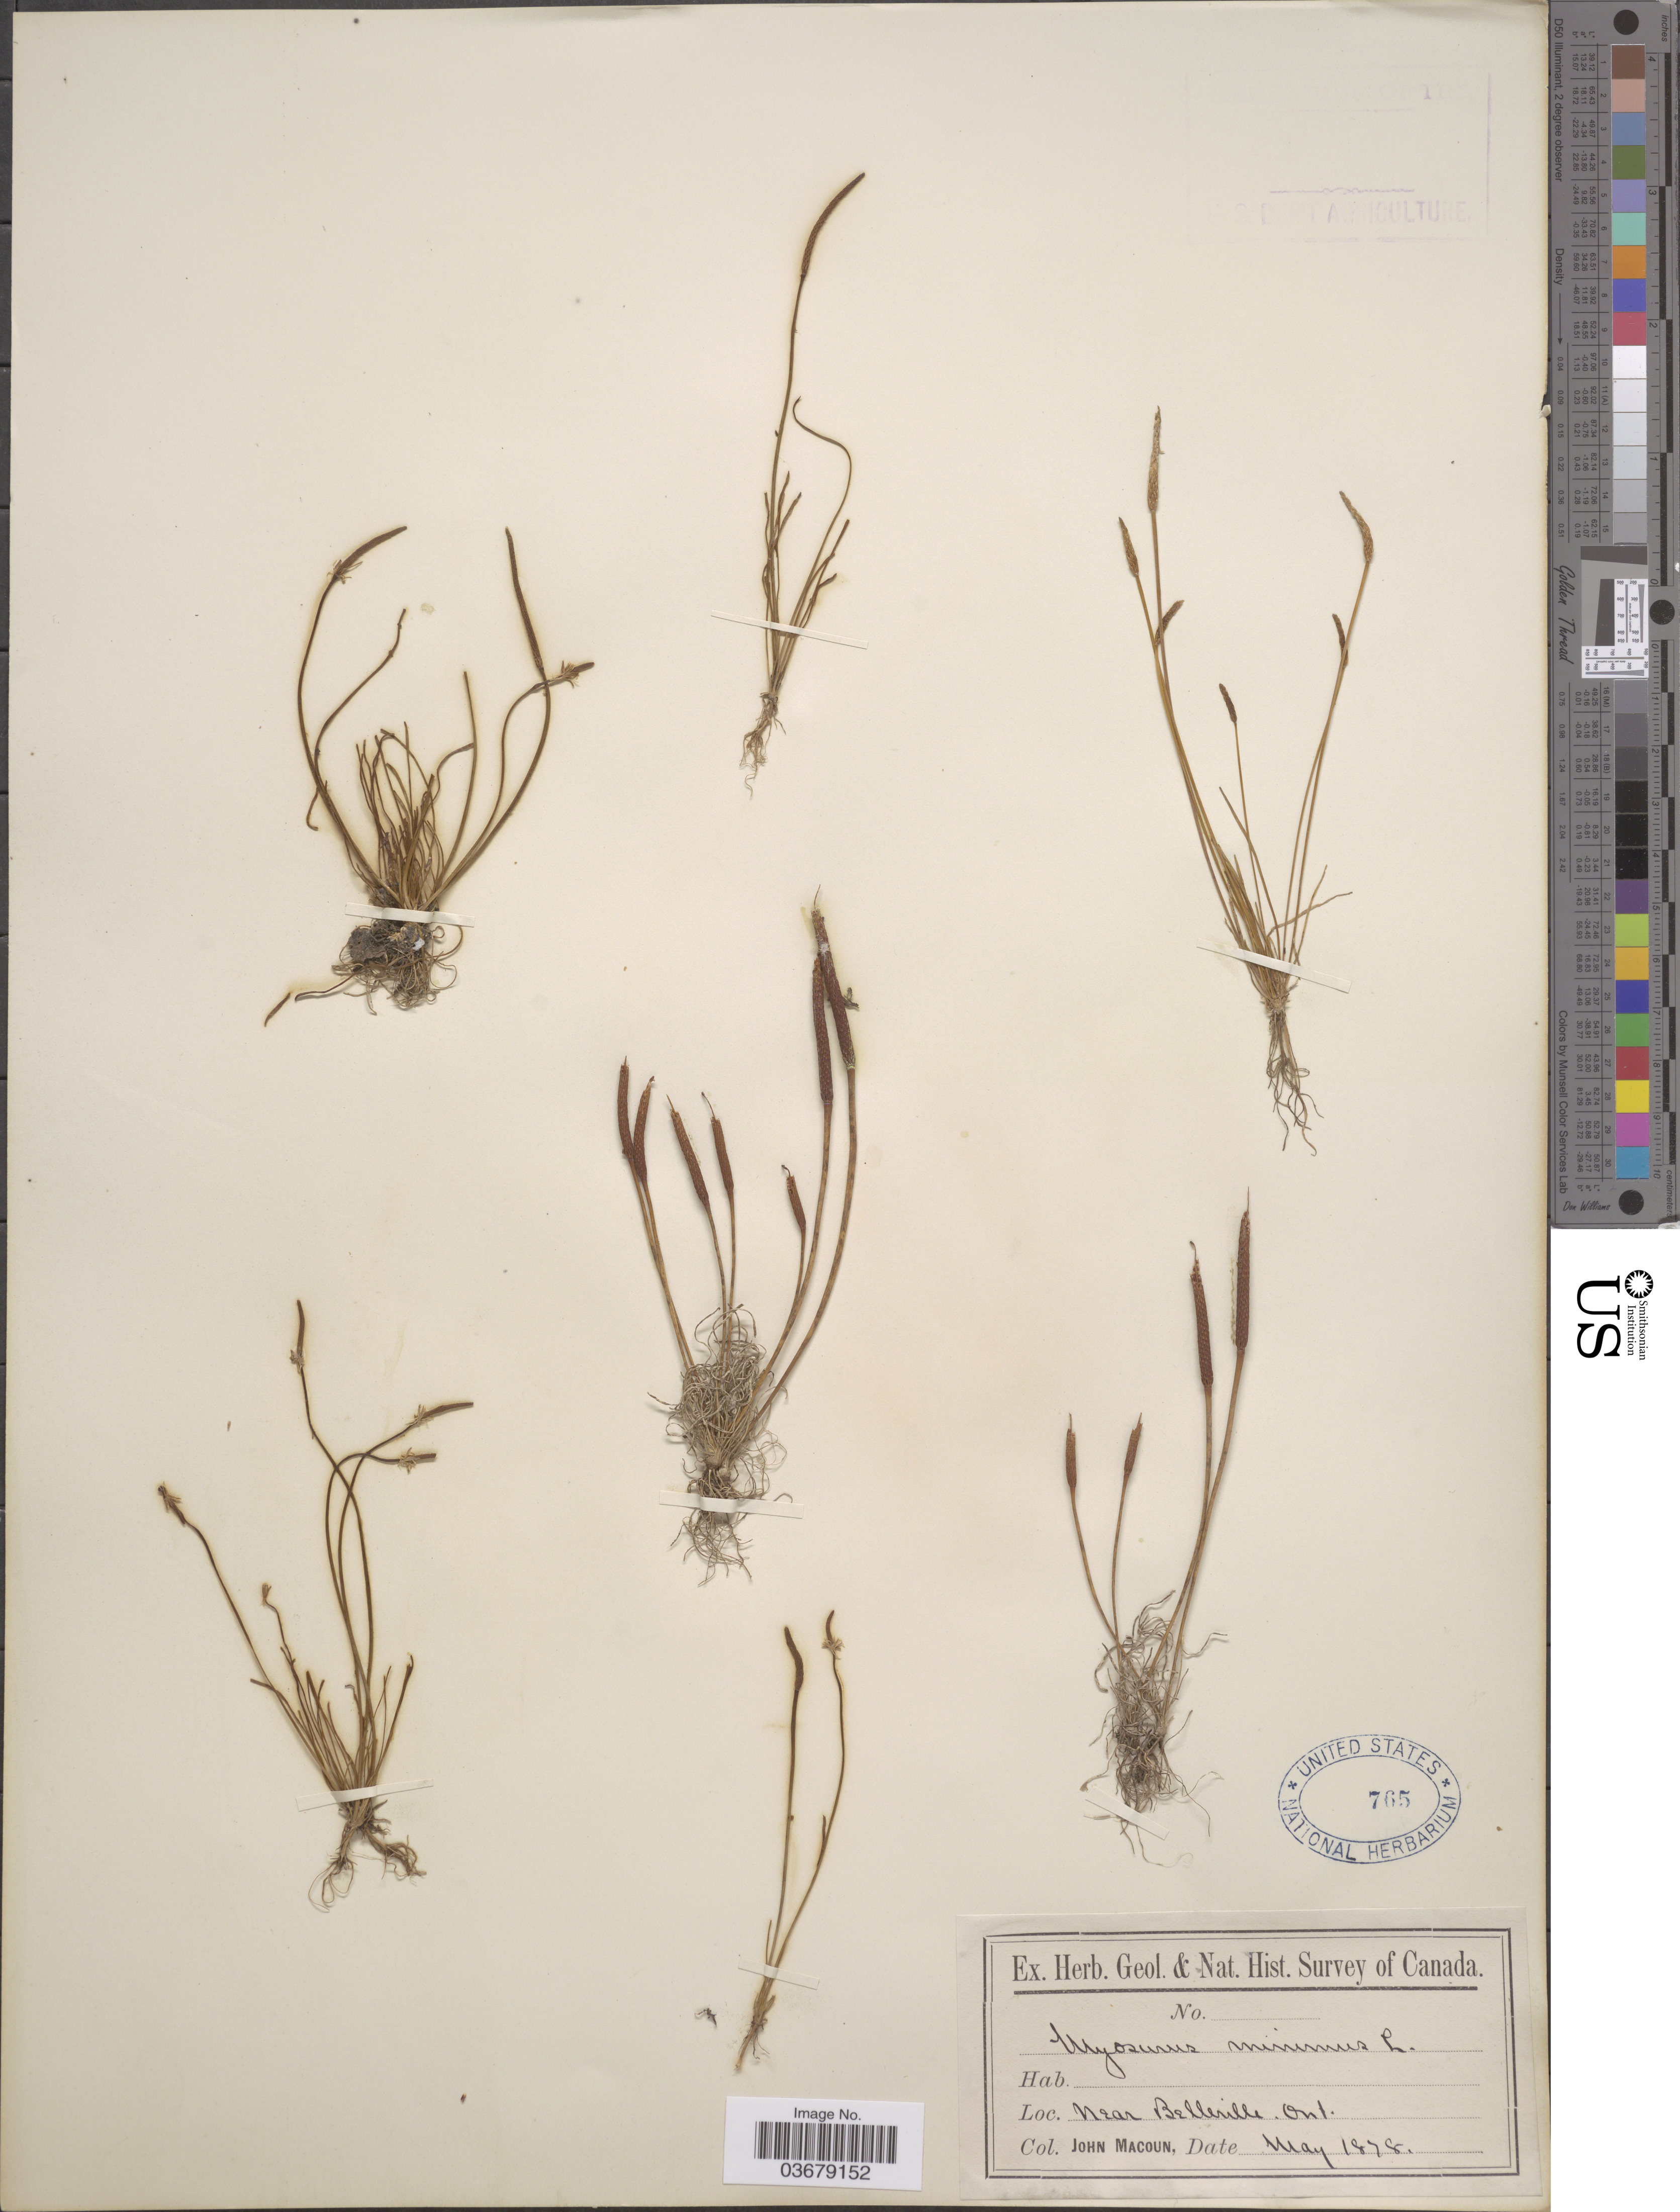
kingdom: Plantae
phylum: Tracheophyta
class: Magnoliopsida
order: Ranunculales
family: Ranunculaceae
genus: Myosurus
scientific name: Myosurus minimus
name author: L.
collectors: J. Macoun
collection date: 1878-05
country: Canada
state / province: Ontario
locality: Near Belleville.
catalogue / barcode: US 765